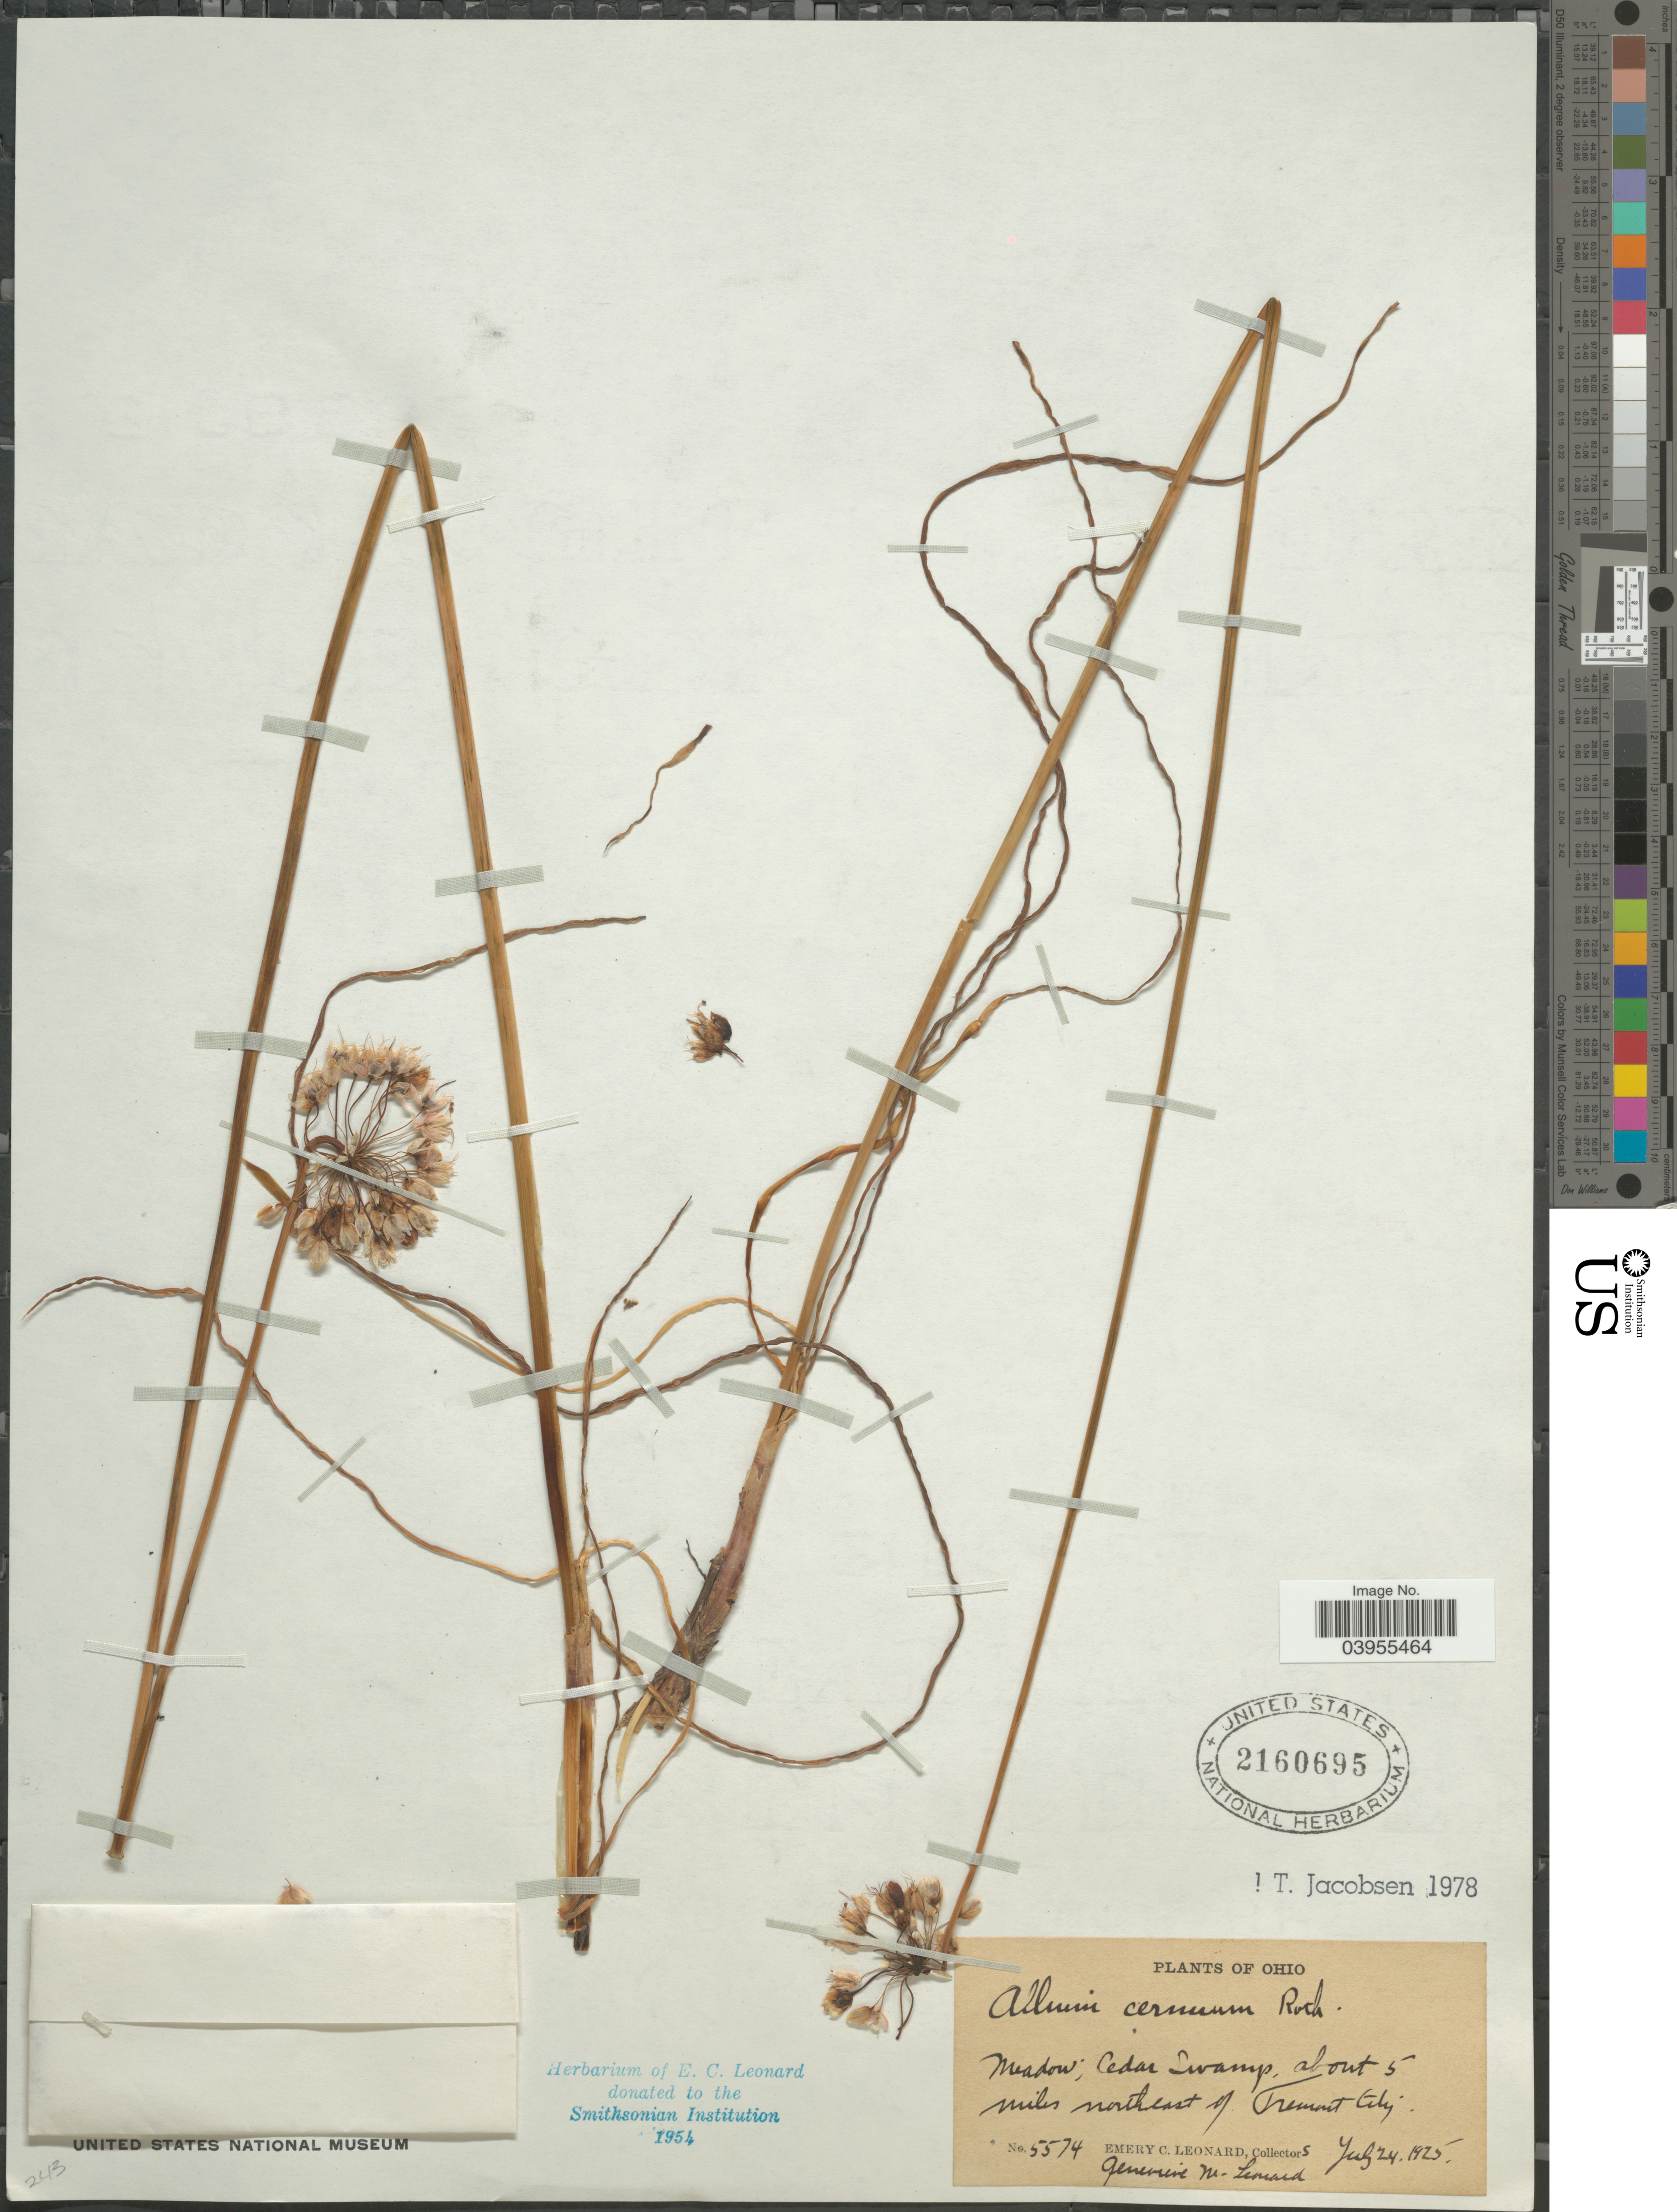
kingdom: Plantae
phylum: Tracheophyta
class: Liliopsida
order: Asparagales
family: Amaryllidaceae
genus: Allium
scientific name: Allium cernuum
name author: Roth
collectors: E. C. Leonard & G. M. Leonard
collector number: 5574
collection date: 1925-07-24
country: United States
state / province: Ohio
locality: Cedar Swamp, about 5 miles northeast of Tremont City.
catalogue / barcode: US 2160695